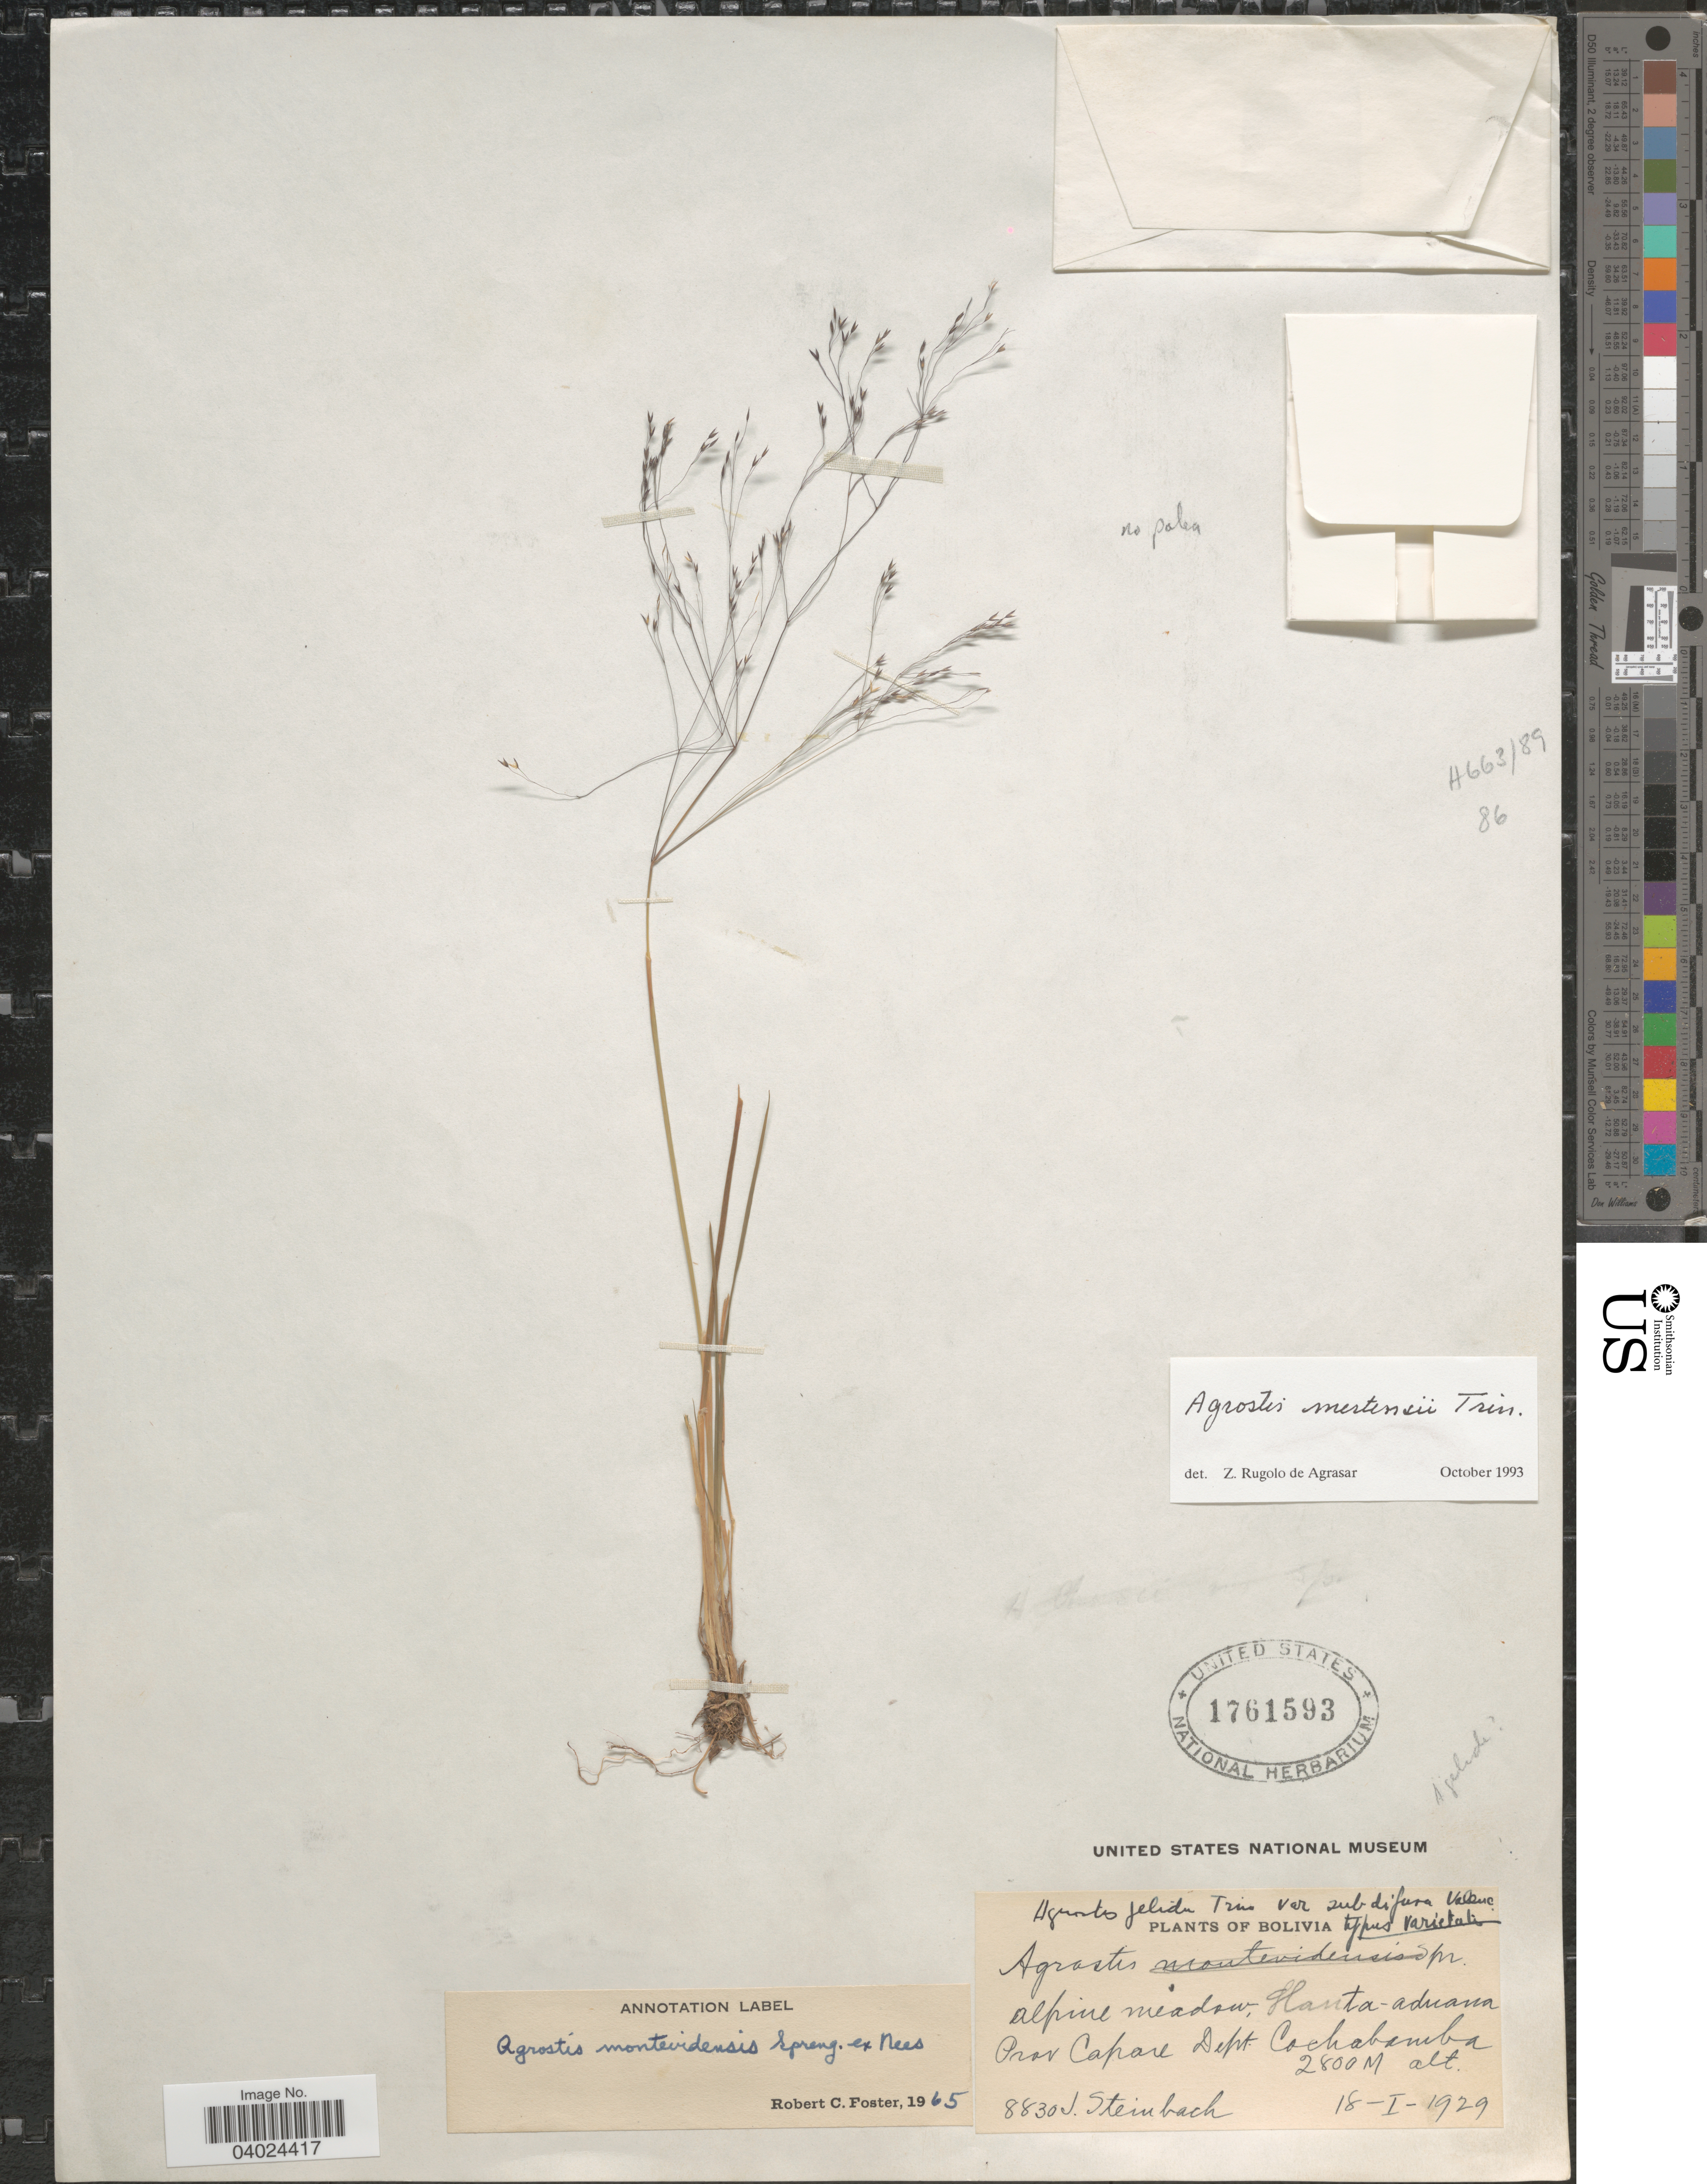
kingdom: Plantae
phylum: Tracheophyta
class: Liliopsida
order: Poales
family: Poaceae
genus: Agrostis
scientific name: Agrostis mertensii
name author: Trin.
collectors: J. Steinbach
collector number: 8830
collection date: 1929-01-18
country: Bolivia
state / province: Cochabamba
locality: Prov. Capare. Dept. Cochabamba.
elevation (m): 2800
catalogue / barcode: US 1761593